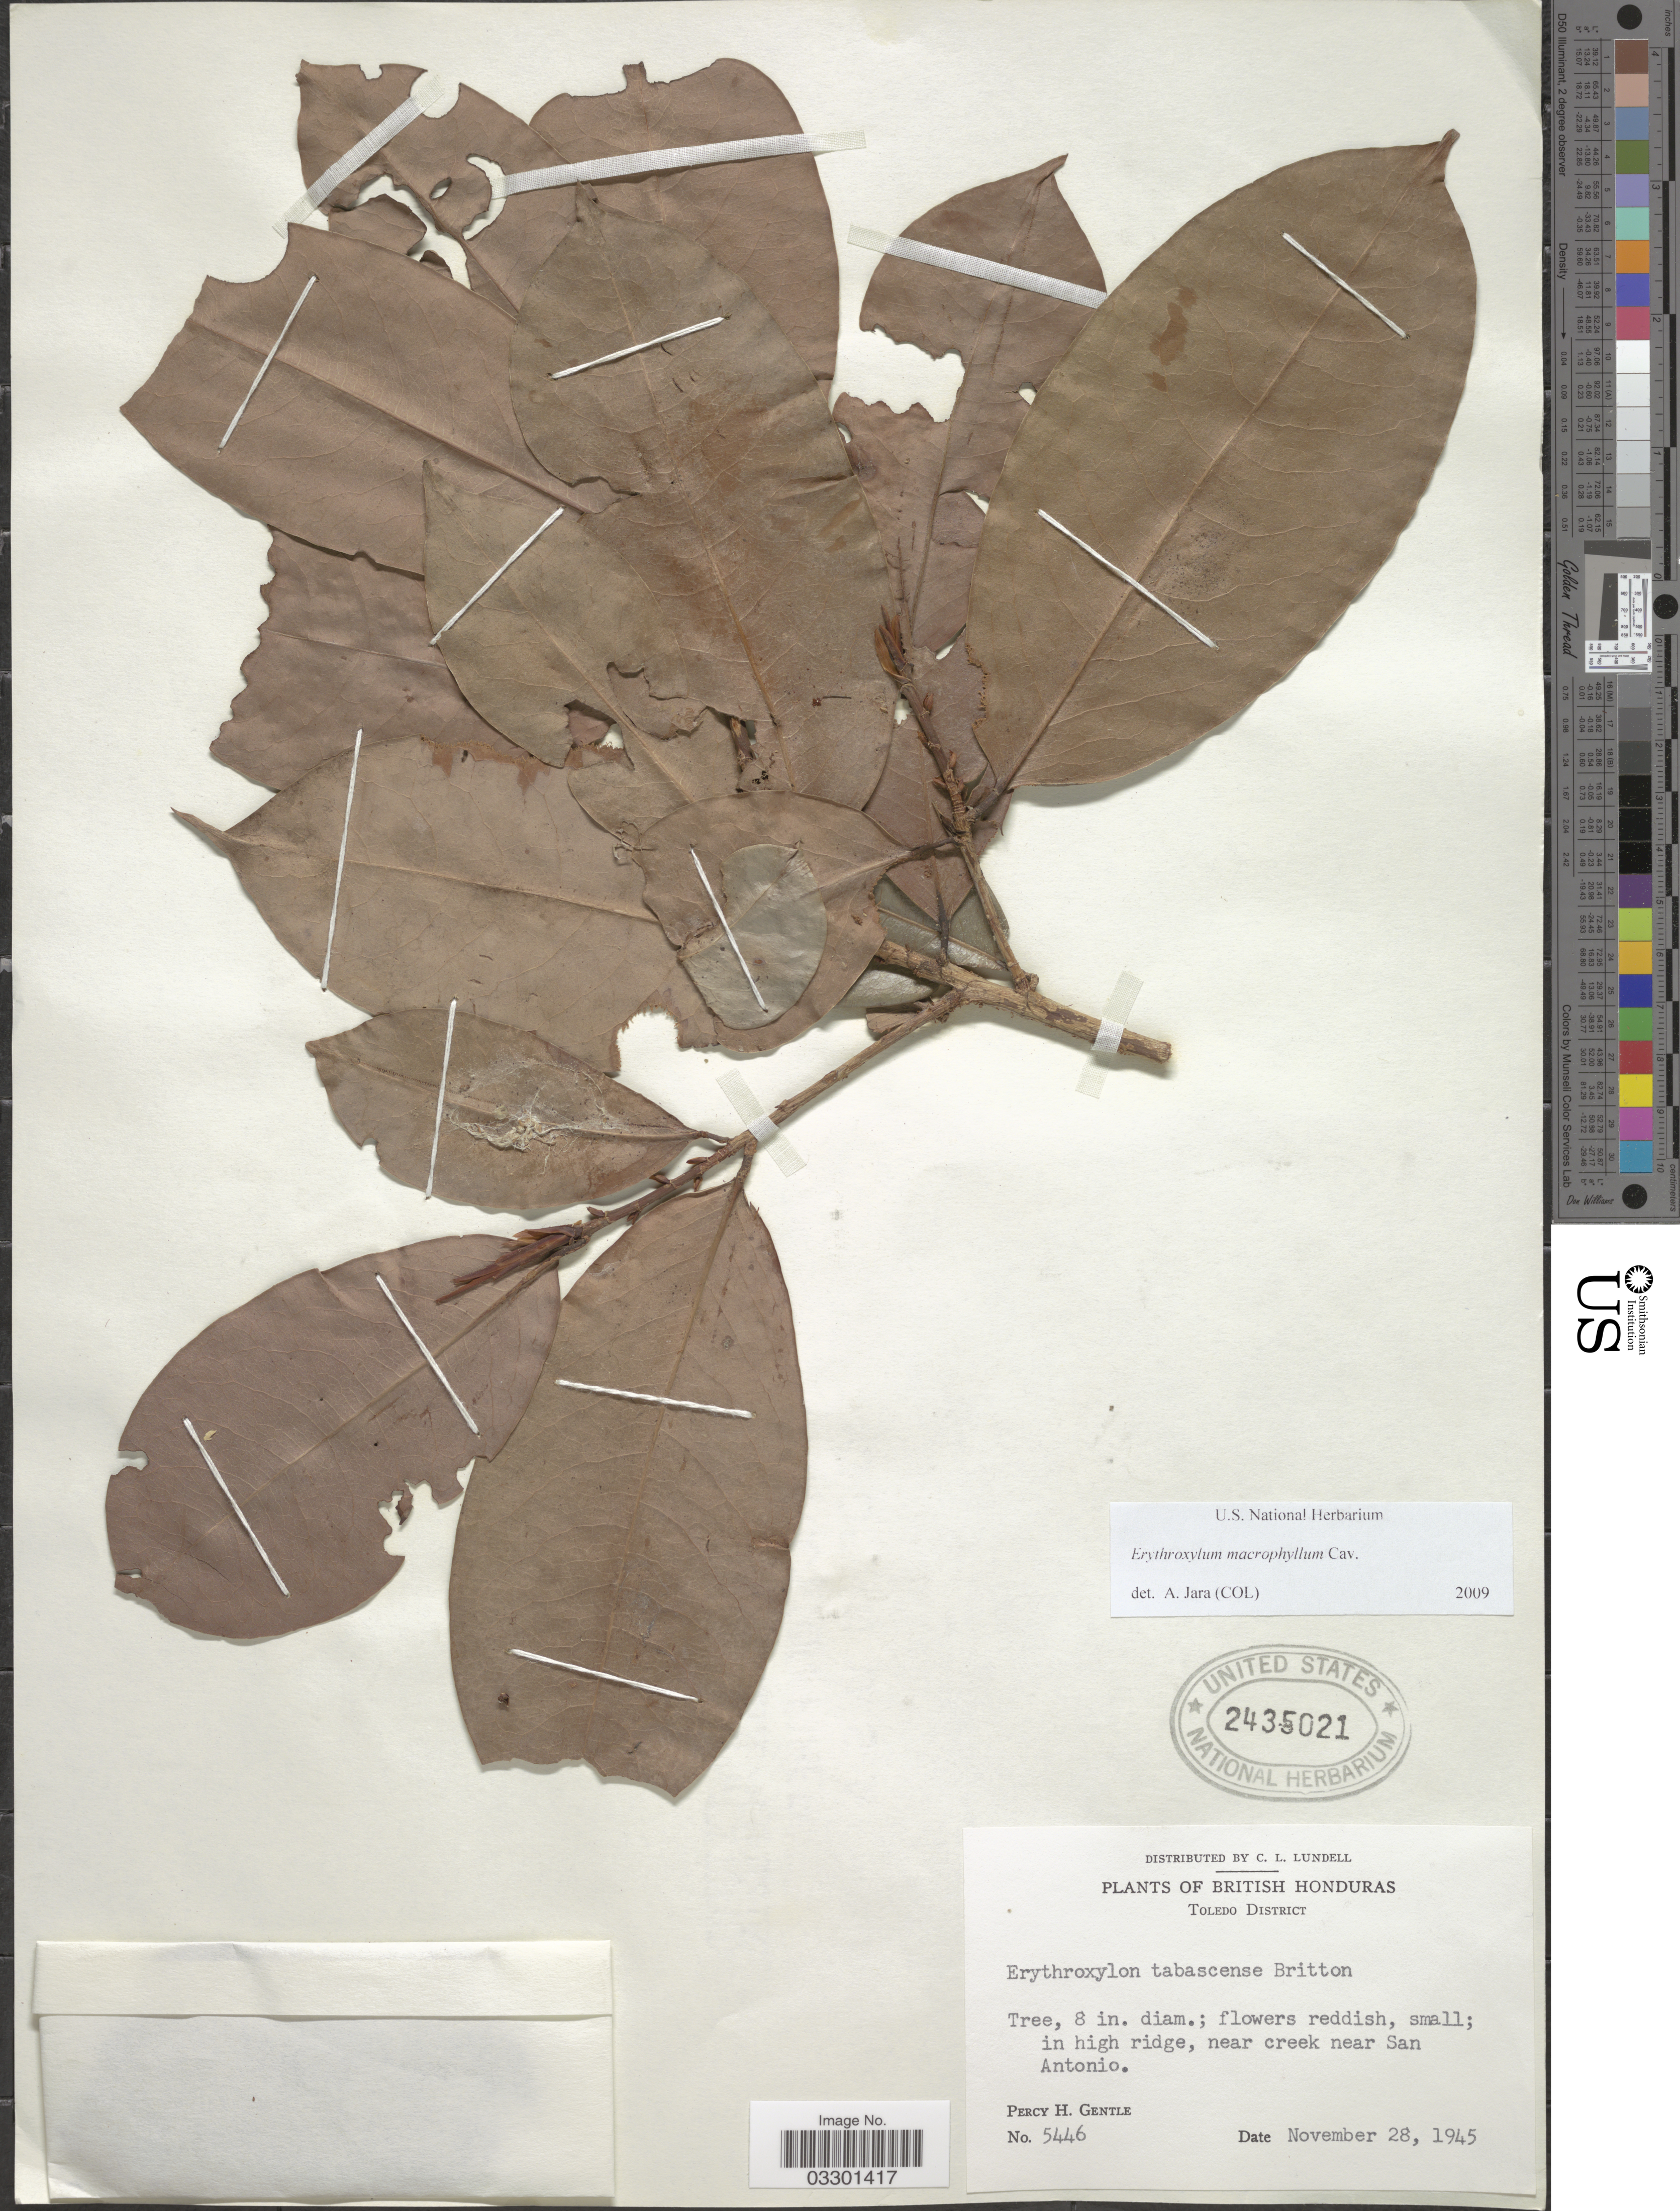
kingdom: Plantae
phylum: Tracheophyta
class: Magnoliopsida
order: Malpighiales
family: Erythroxylaceae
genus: Erythroxylum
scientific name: Erythroxylum macrophyllum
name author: Cav.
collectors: P. H. Gentle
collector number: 5446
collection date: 1945-11-28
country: Belize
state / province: Toledo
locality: British Honduras. Toledo District. Near creek near San Antonio.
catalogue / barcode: US 2435021